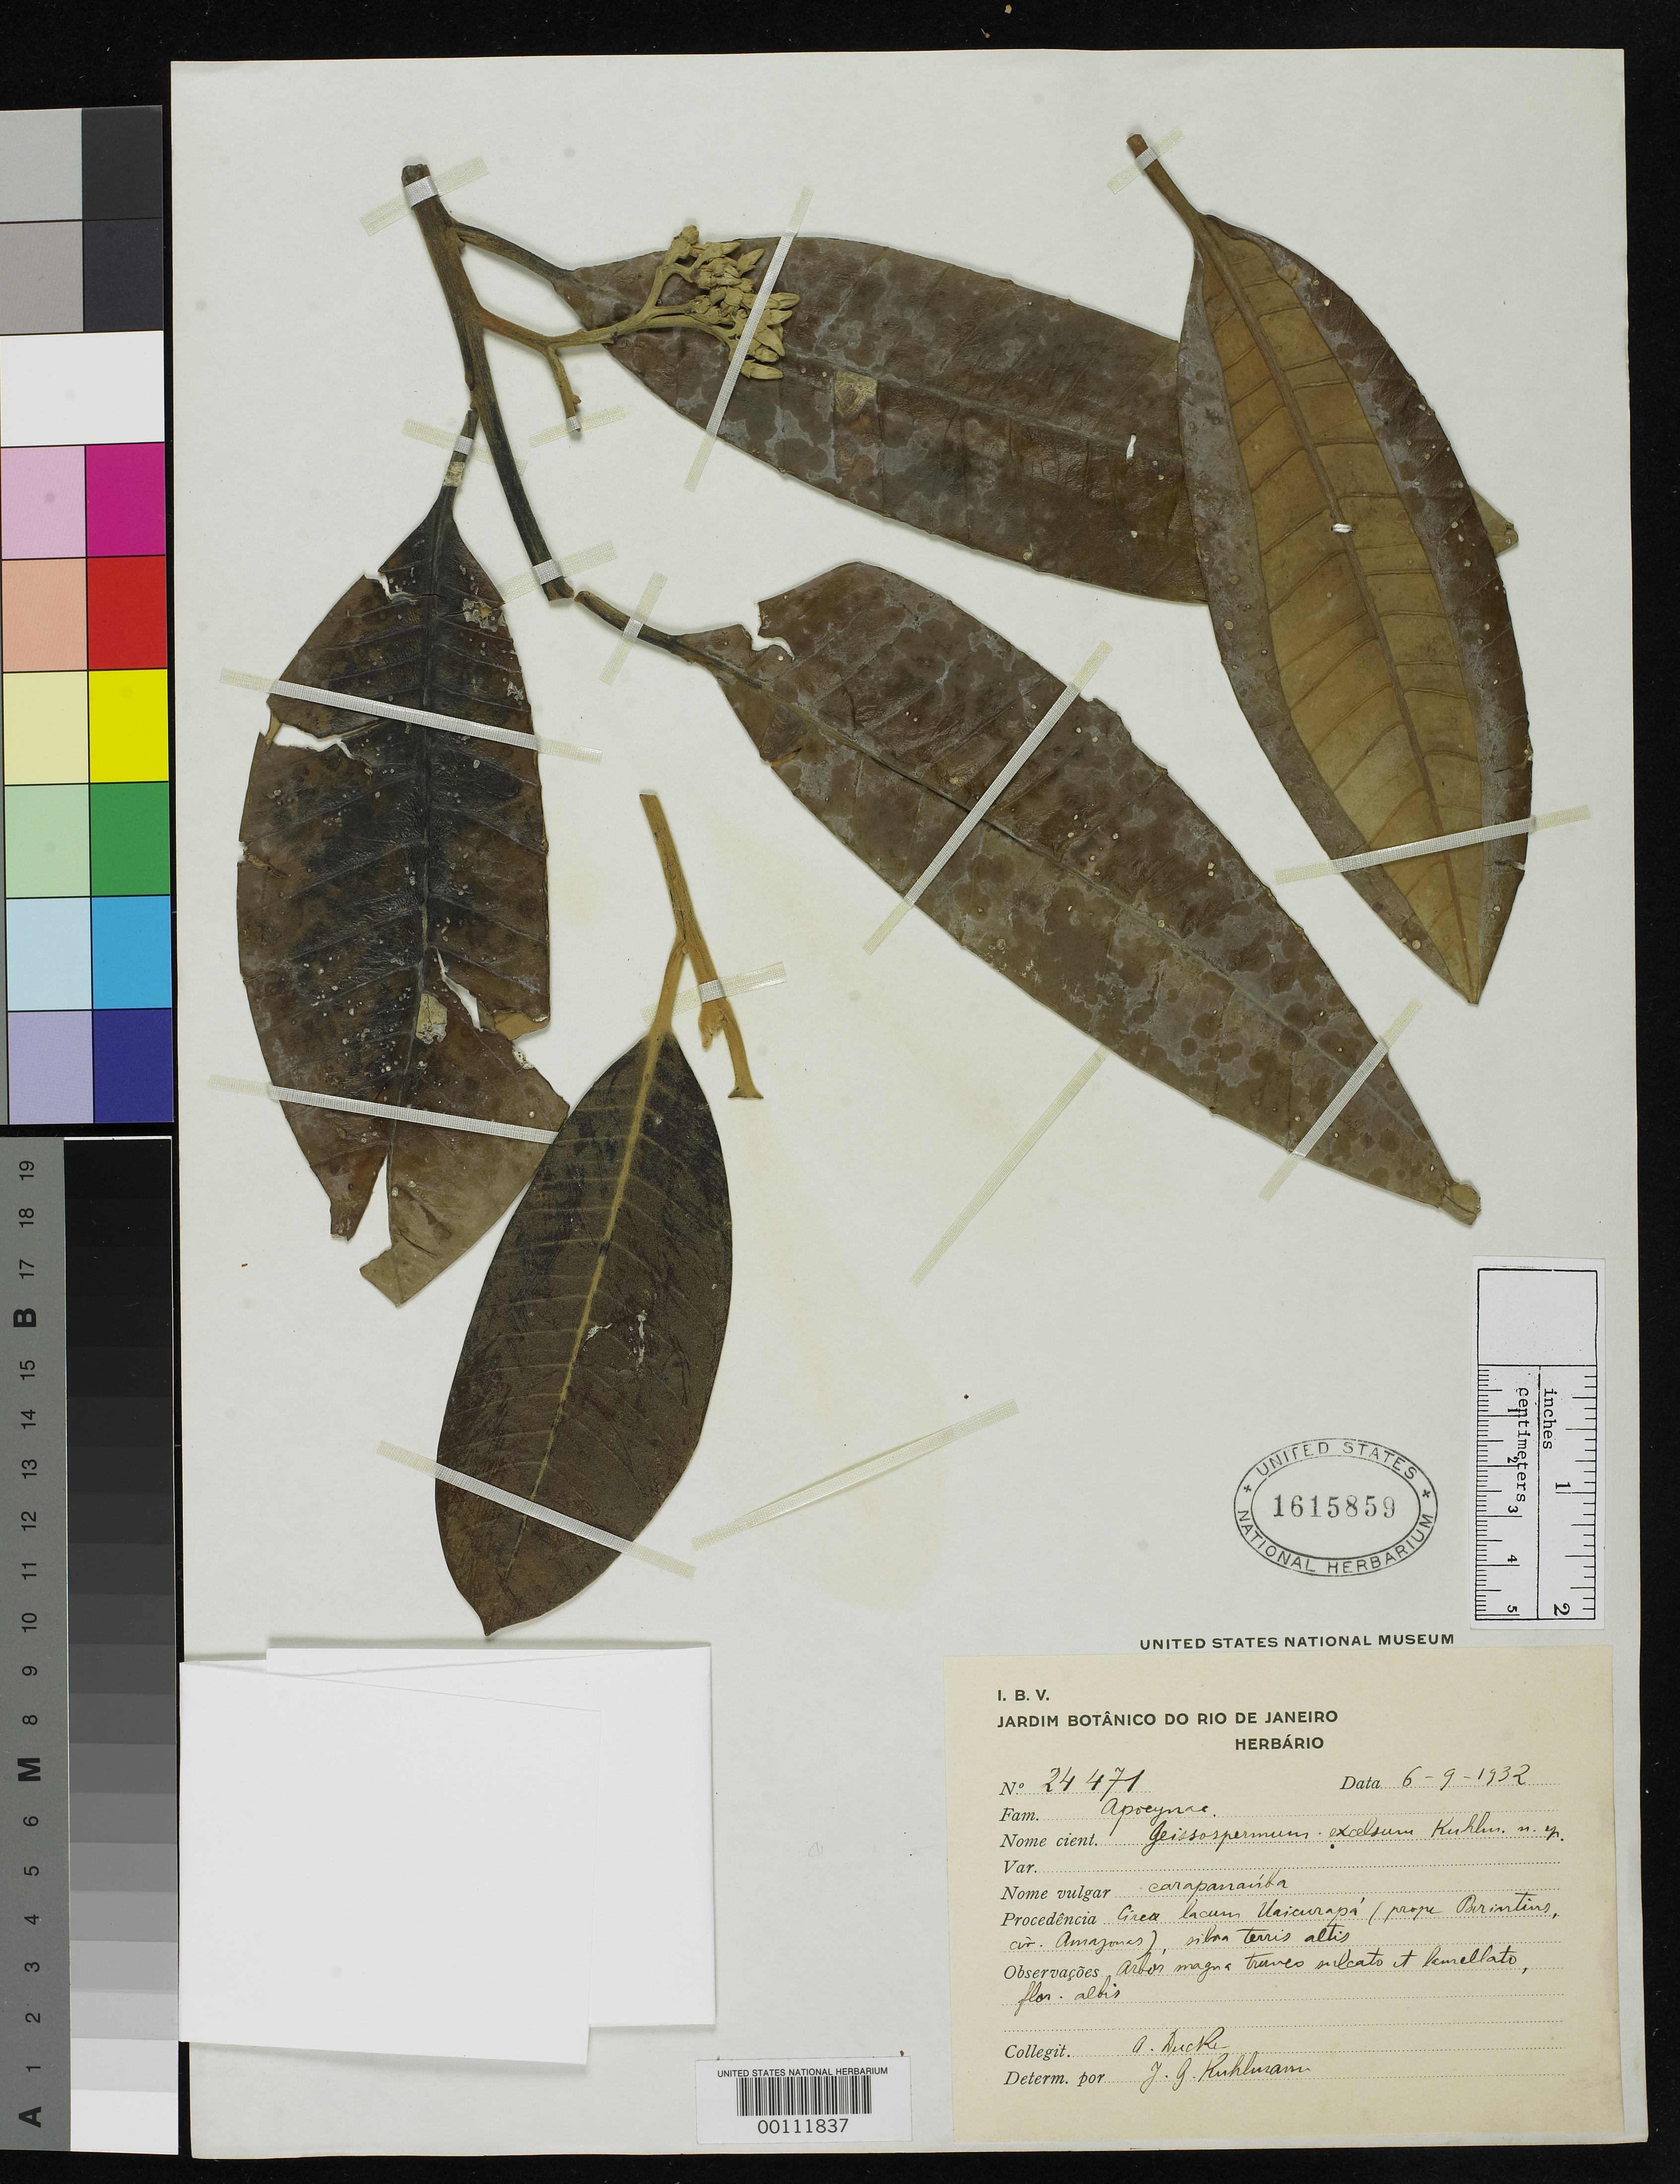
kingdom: Plantae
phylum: Tracheophyta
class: Magnoliopsida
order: Gentianales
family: Apocynaceae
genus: Geissospermum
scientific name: Geissospermum excelsum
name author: Kuhlm.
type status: Isotype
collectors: A. Ducke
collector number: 24471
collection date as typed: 06 Sep 1932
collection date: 1932-09-06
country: Brazil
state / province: Amazonas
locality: Uaicurapa, prope Parintins.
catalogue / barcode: US 1615859